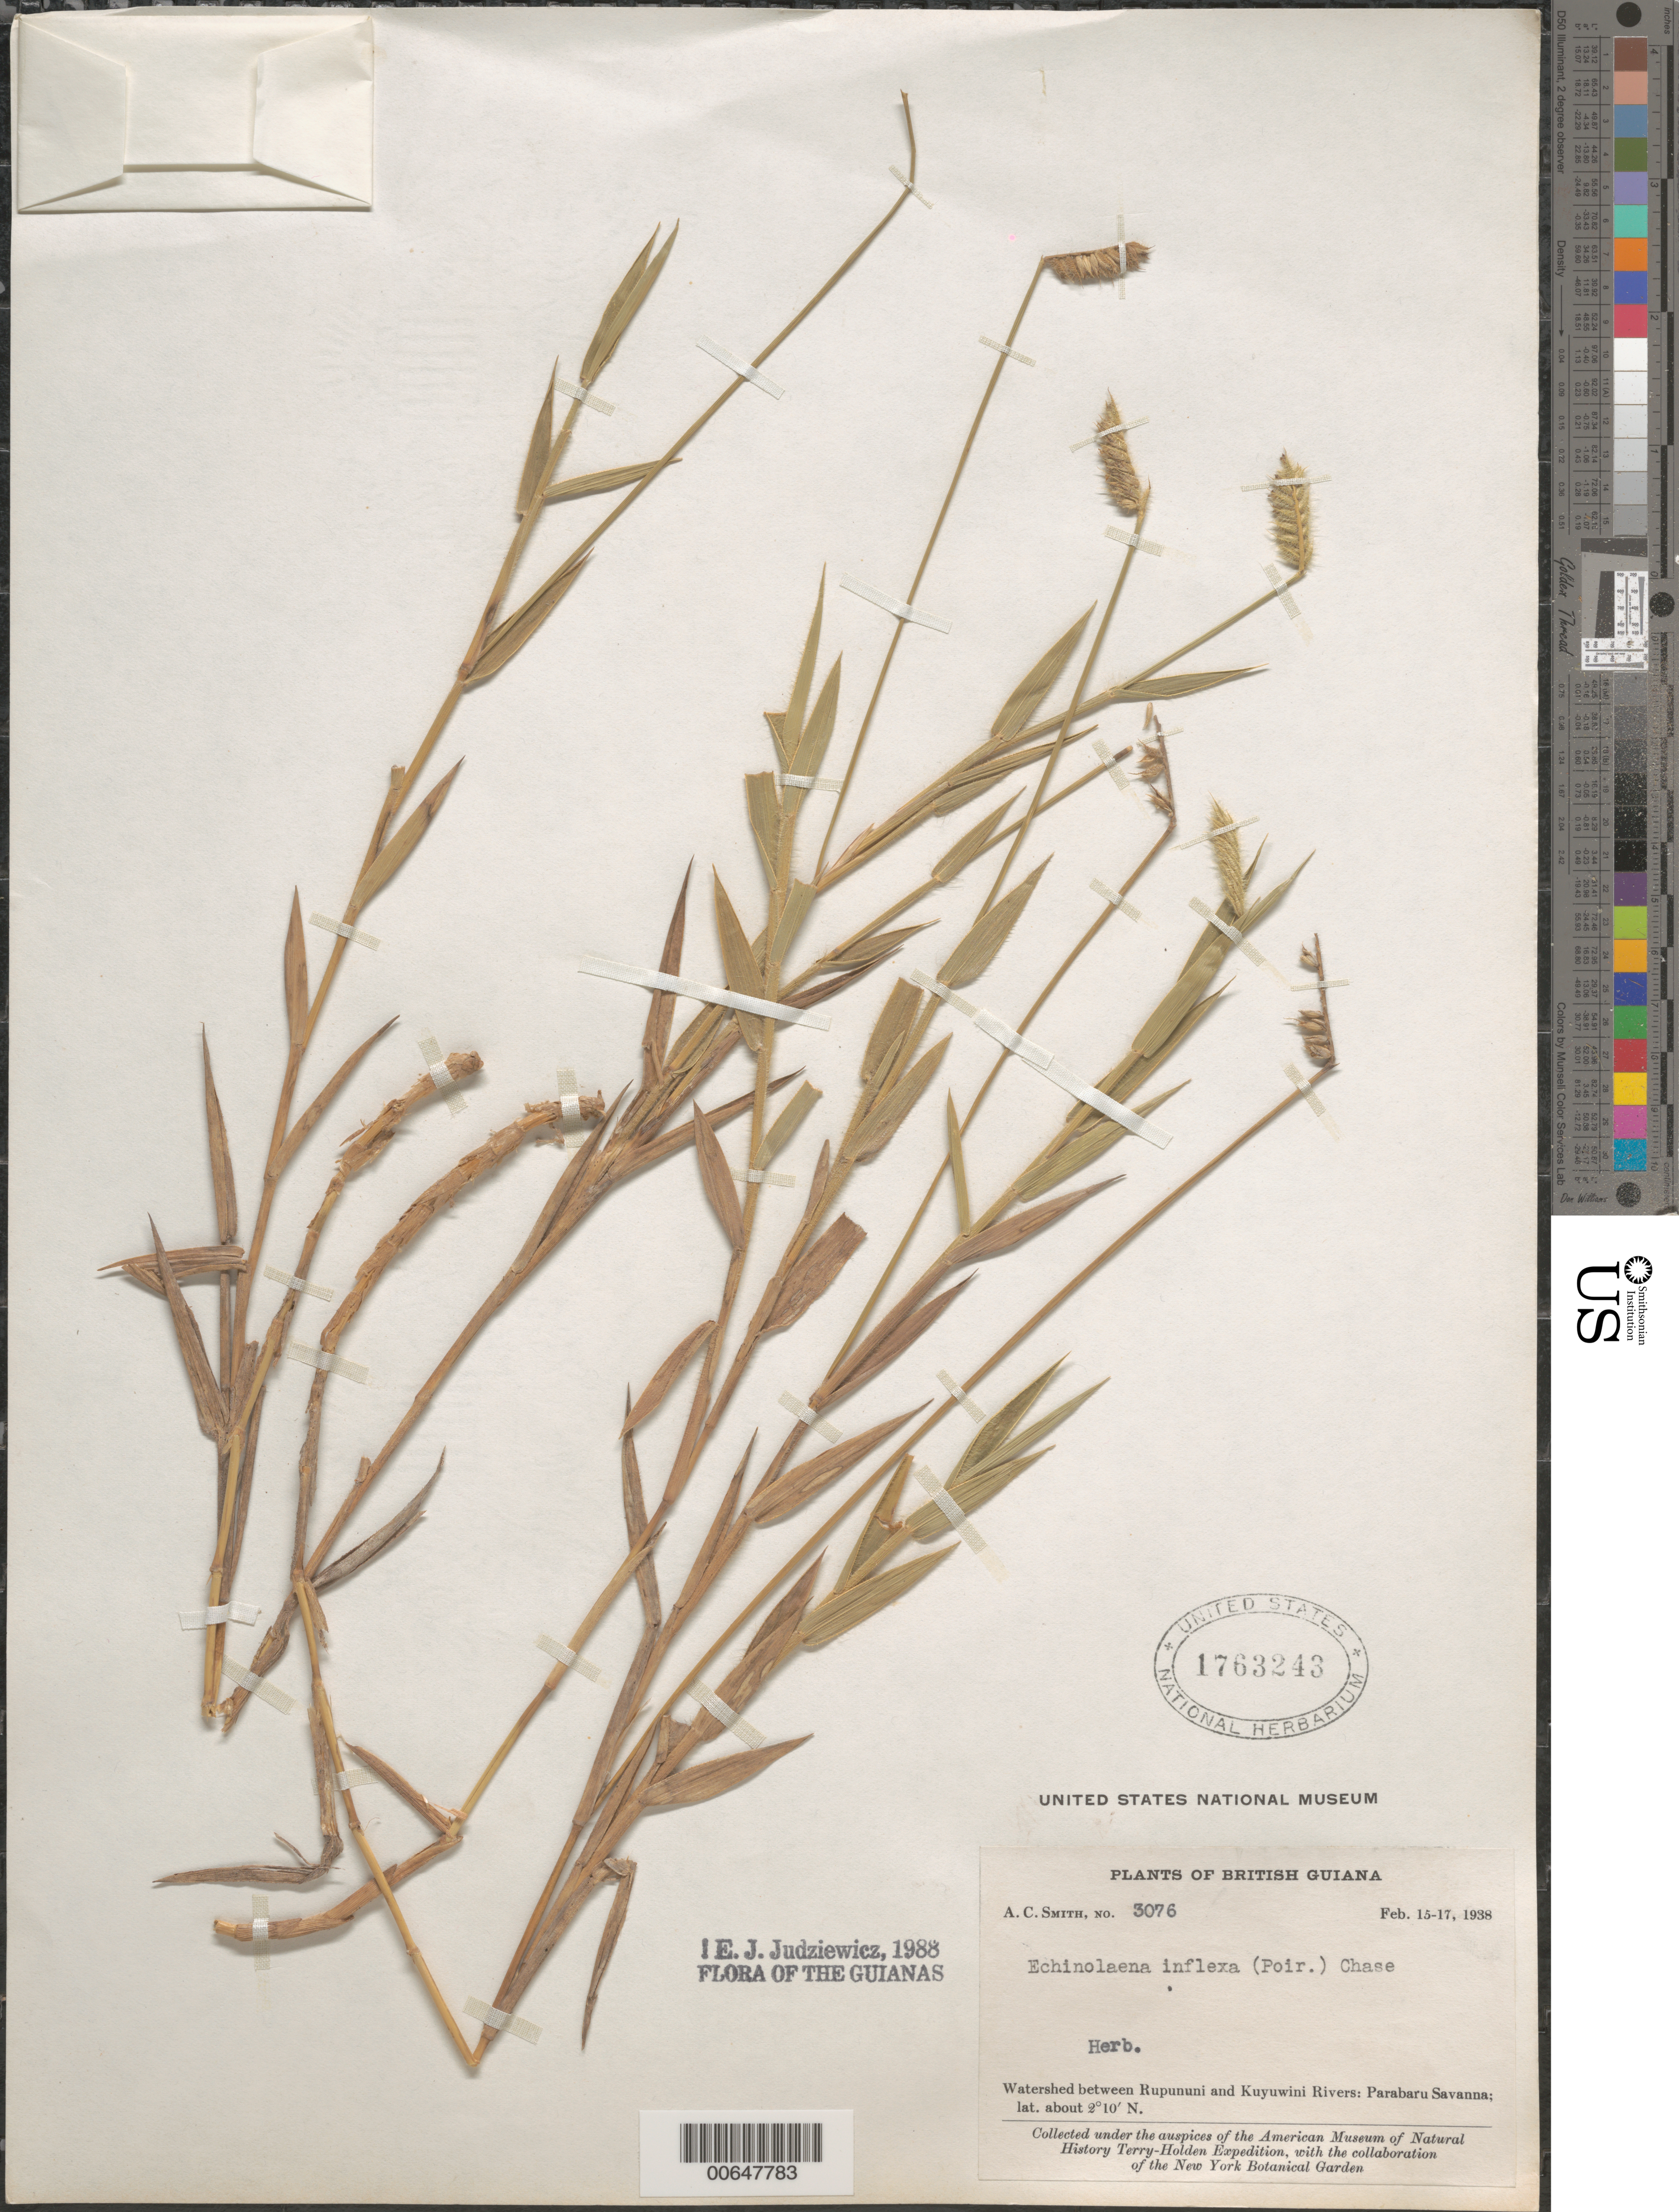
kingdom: Plantae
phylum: Tracheophyta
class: Liliopsida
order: Poales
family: Poaceae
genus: Echinolaena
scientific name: Echinolaena inflexa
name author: (Poir.) Chase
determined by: Judziewicz, E. J.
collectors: A. C. Smith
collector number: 3076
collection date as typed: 15-Feb-38 to 17-Feb-38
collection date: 1938-02-15/1938-02-17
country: Guyana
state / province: U. Takutu-U. Essequibo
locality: Rupununi R., watershed between it and Kuyuwini R; Parabaru Savanna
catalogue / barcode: US 1763243